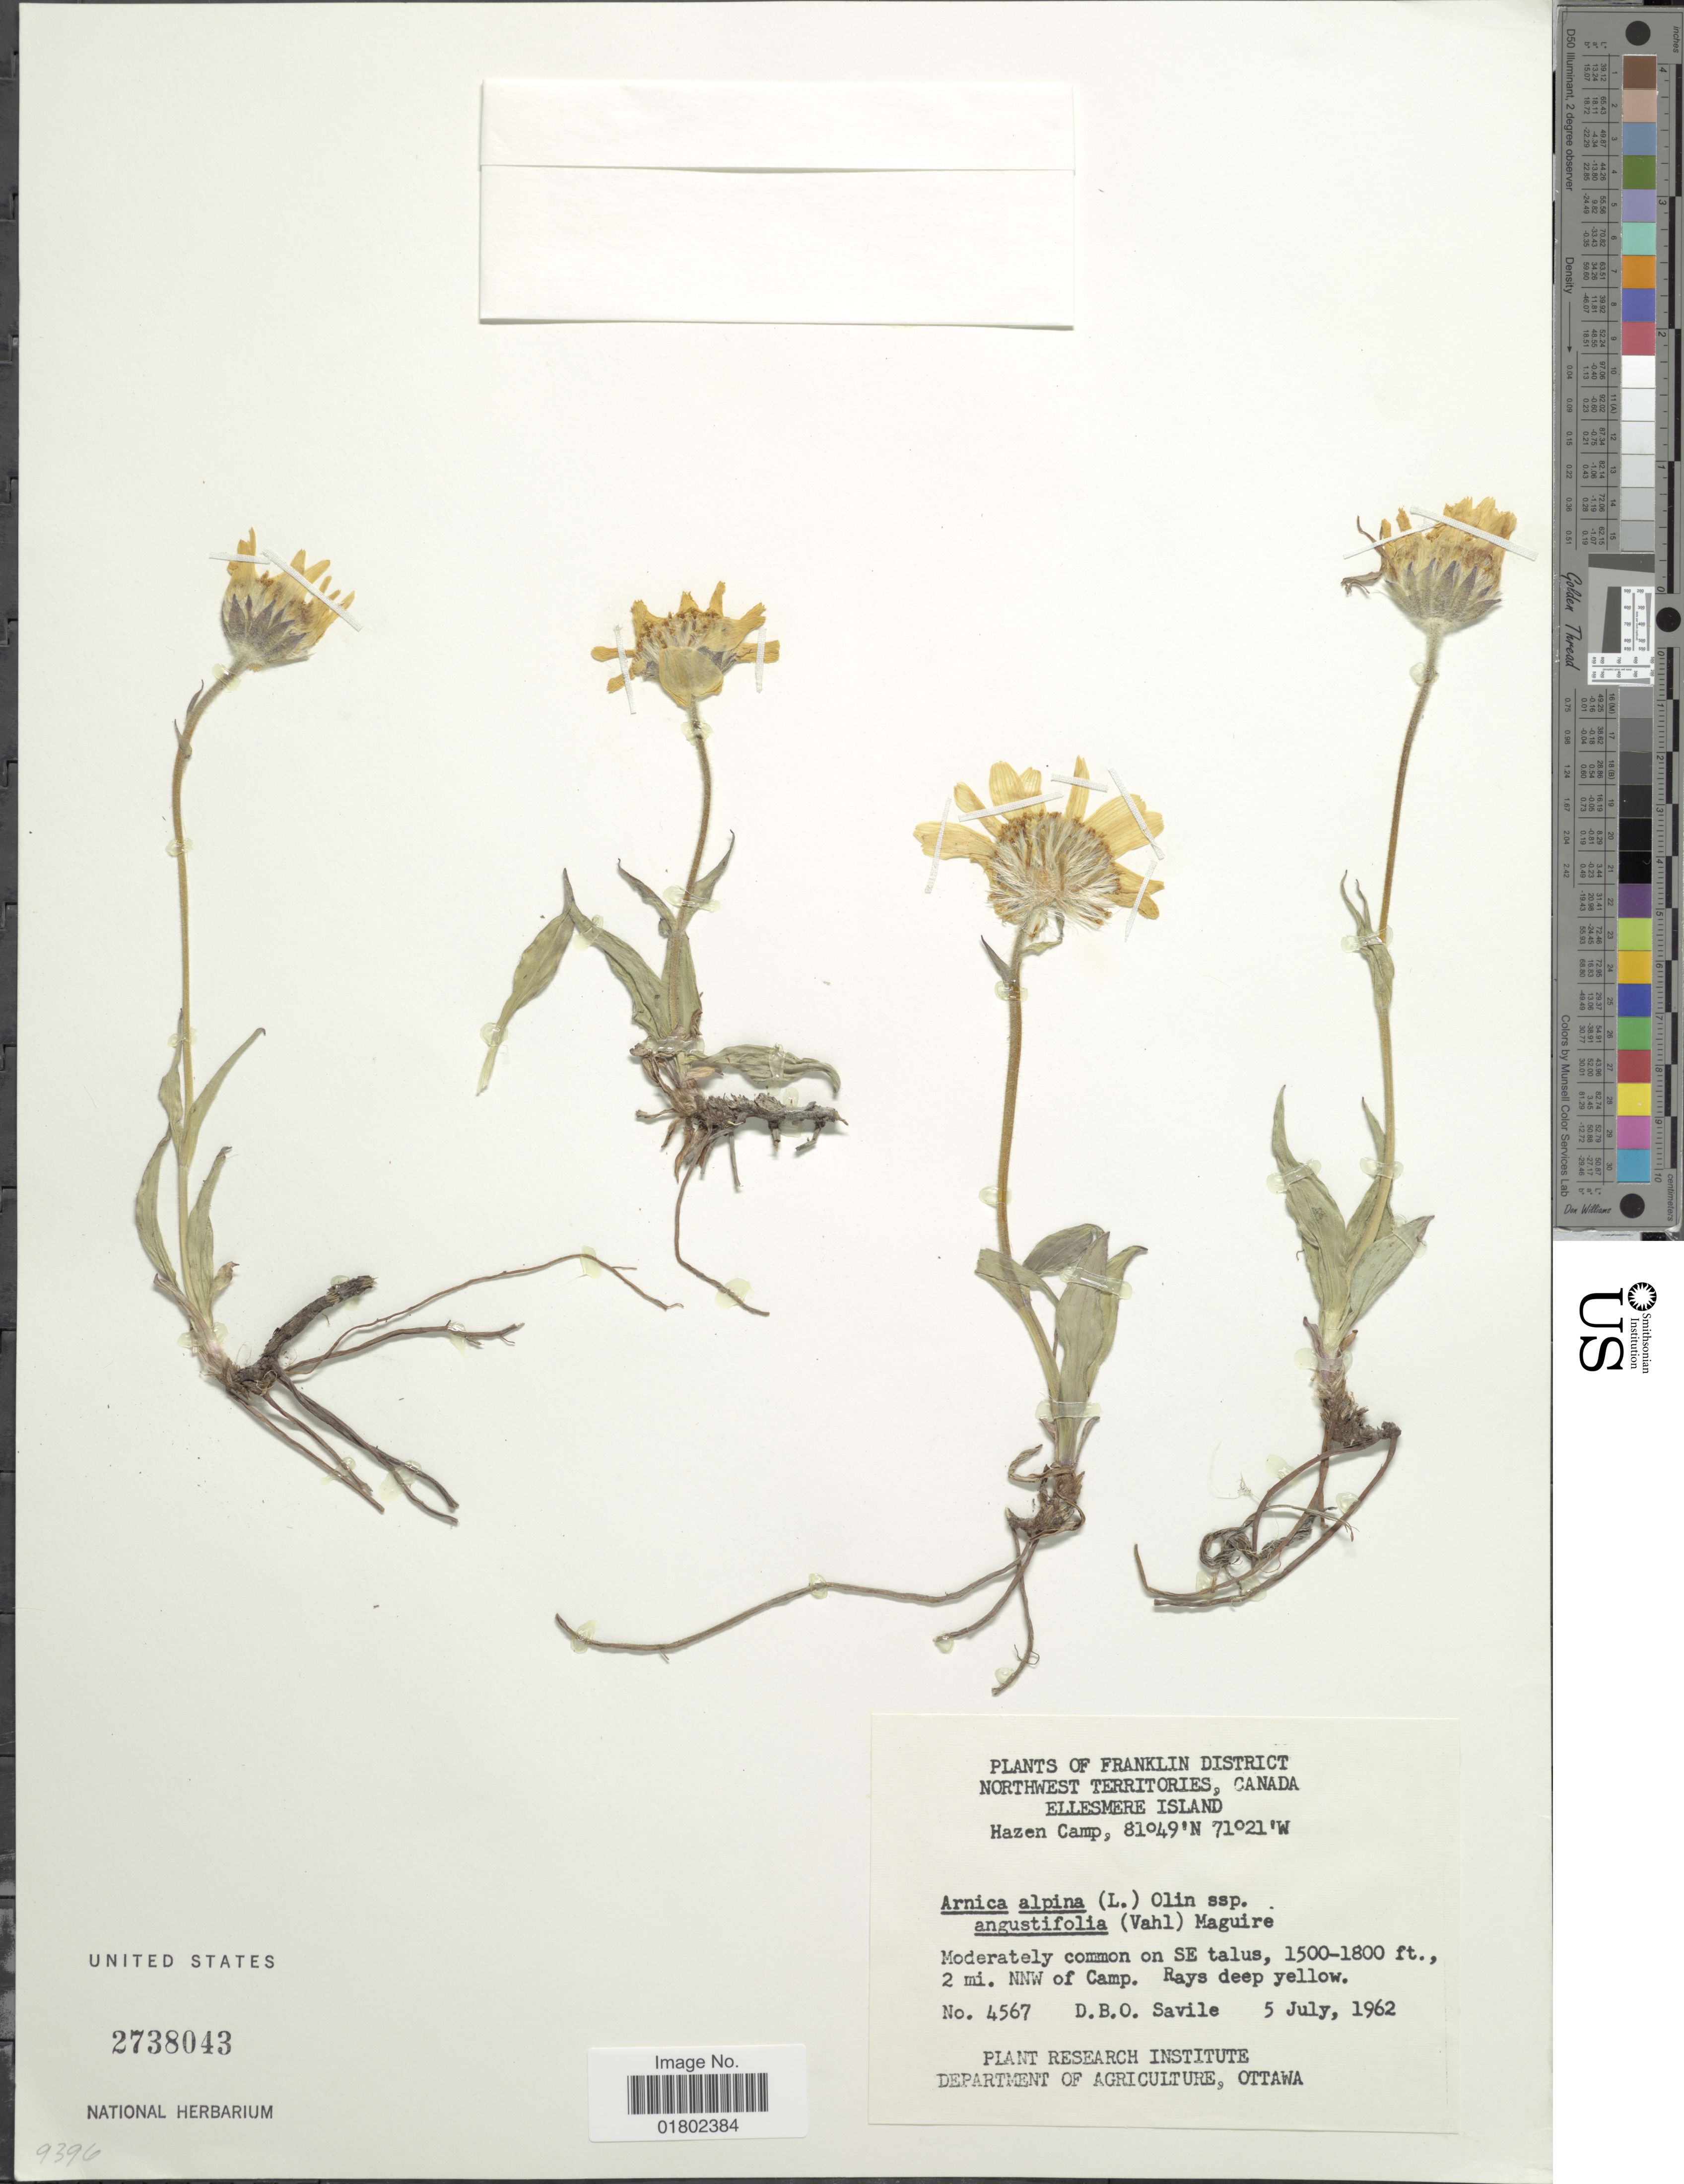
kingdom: Plantae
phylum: Tracheophyta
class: Magnoliopsida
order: Asterales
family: Asteraceae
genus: Arnica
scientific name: Arnica alpina var. angustifolia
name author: (Vahl) Maguire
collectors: D. Savile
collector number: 4567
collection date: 1962-07-05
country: Canada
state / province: Northwest Territories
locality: Franklin District, Ellesmere Island, common on SE talus, 2 mi. NNW of Camp.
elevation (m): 457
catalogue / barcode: US 2738043